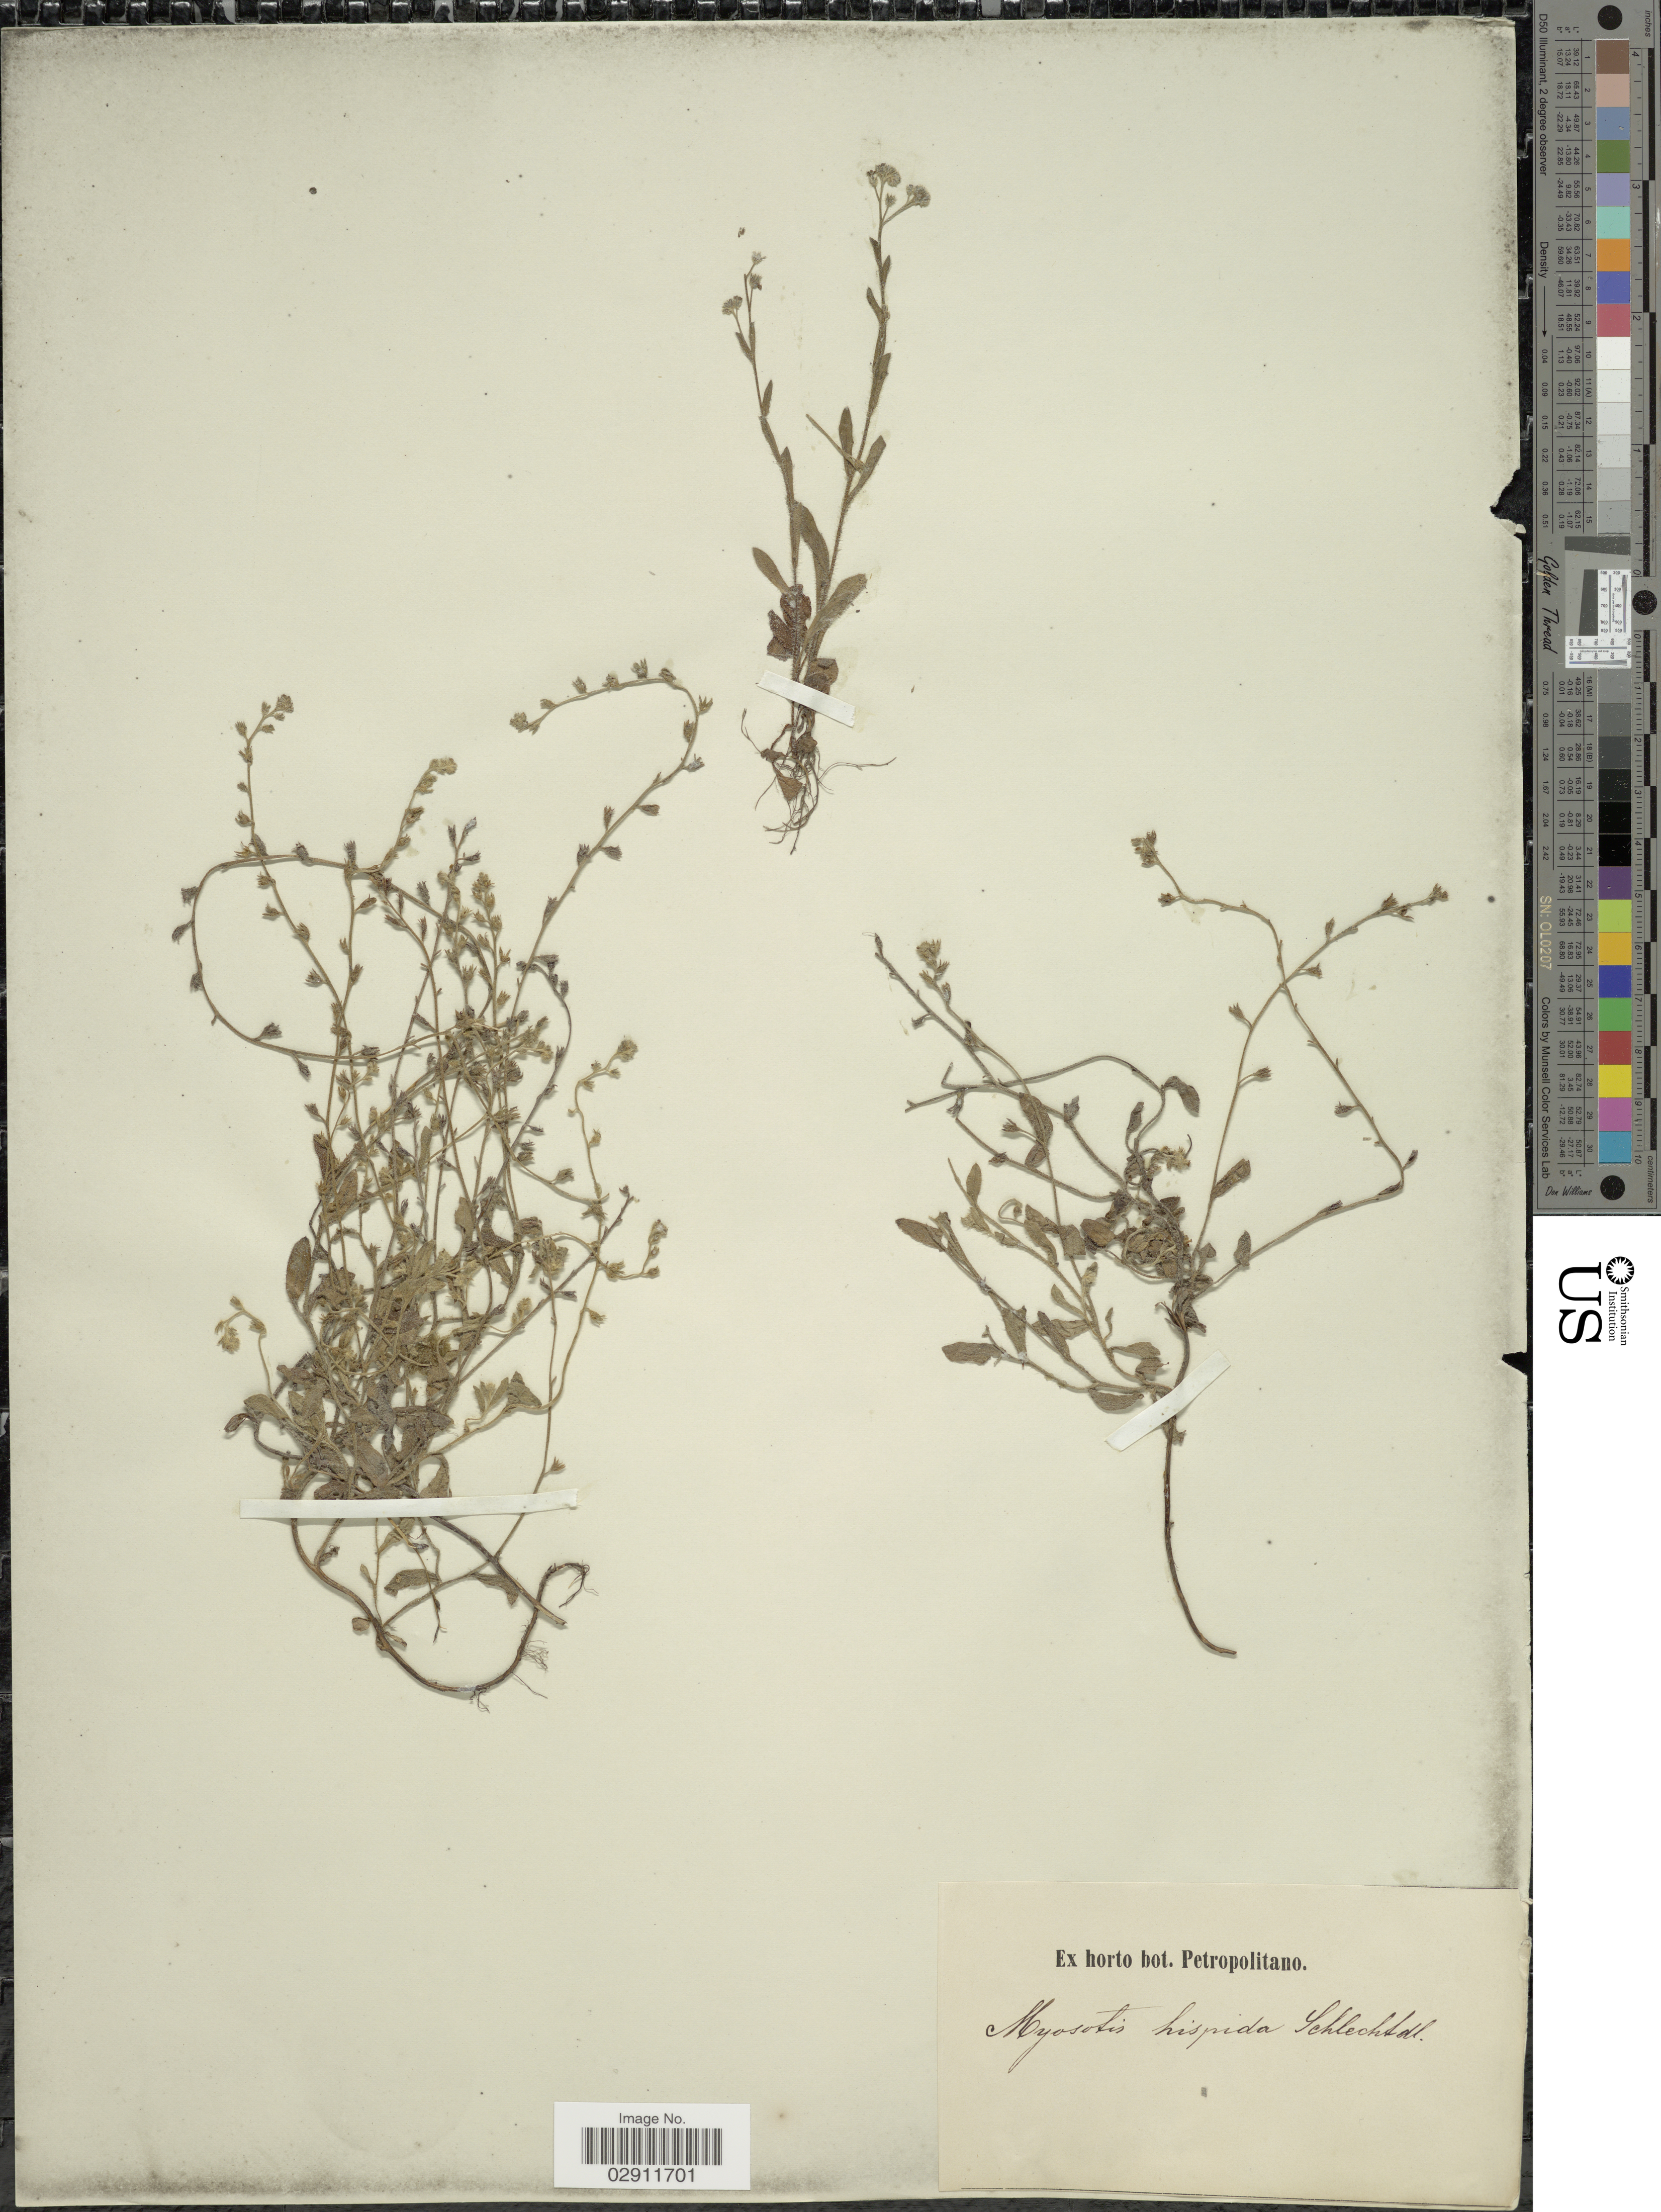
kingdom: Plantae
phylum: Tracheophyta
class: Magnoliopsida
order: Boraginales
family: Boraginaceae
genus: Myosotis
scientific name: Myosotis hispida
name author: Schltdl.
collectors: ex Horto Bot. Petropolitano